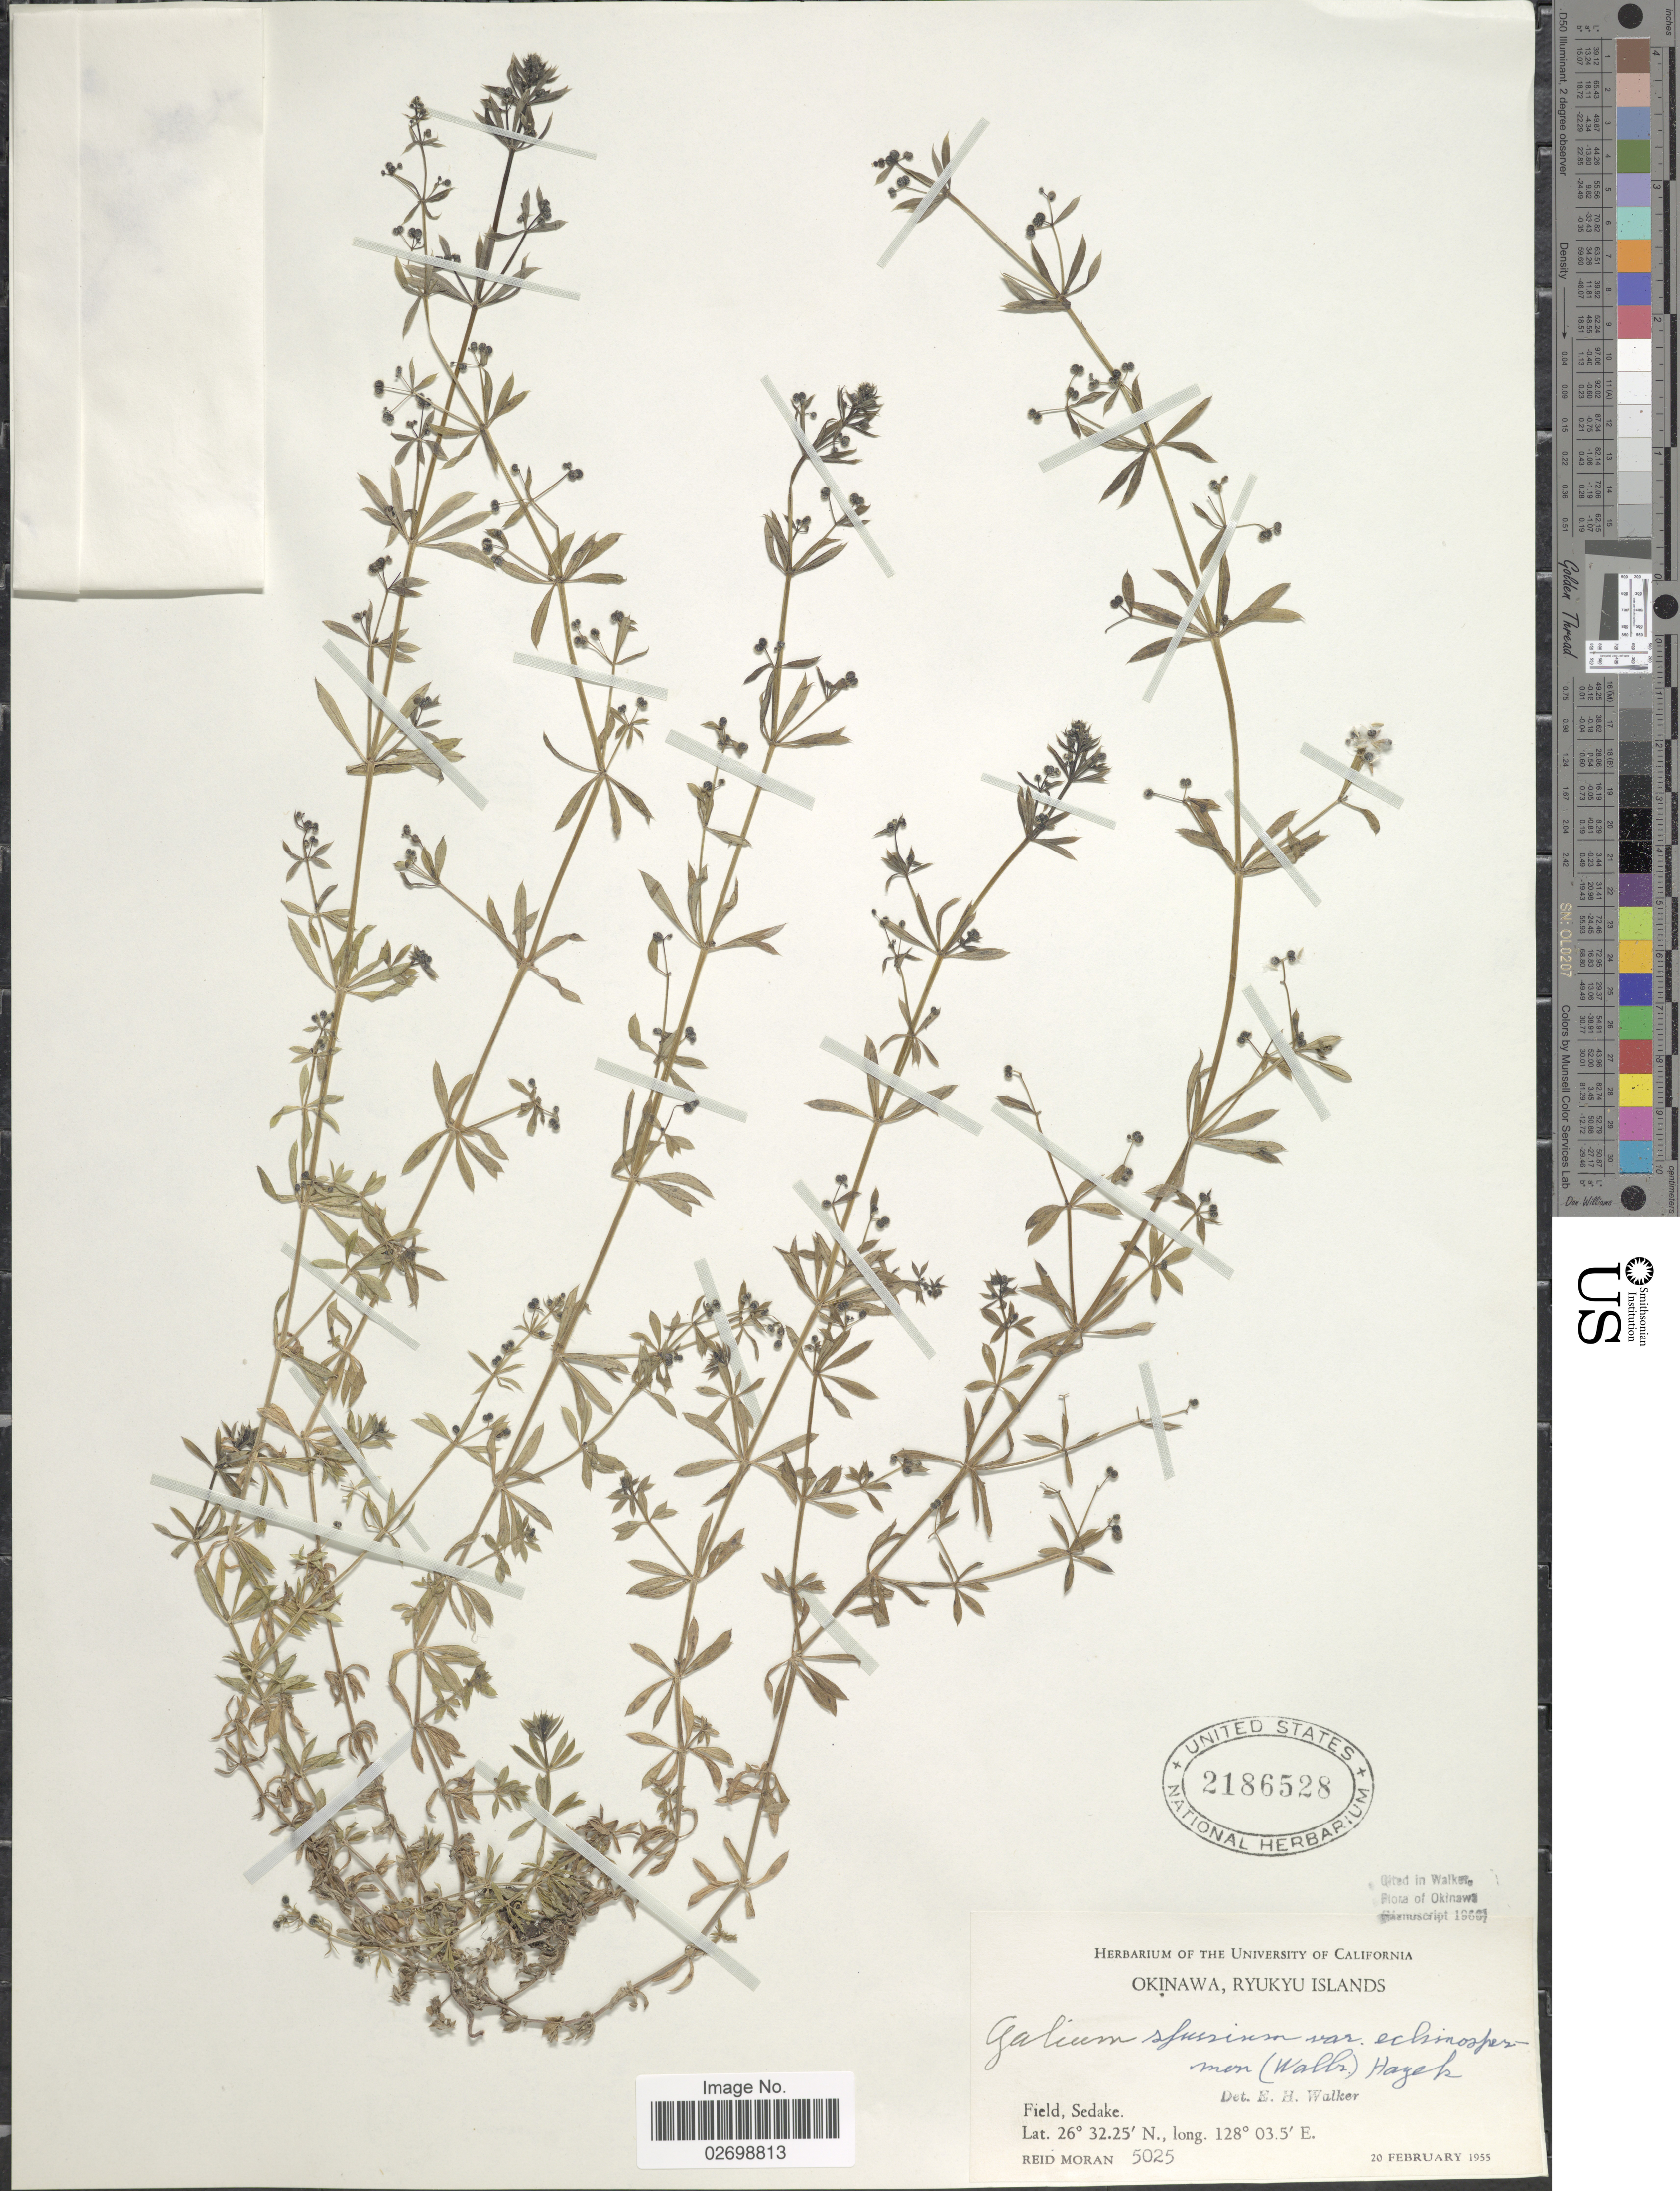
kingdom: Plantae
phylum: Tracheophyta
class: Magnoliopsida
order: Gentianales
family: Rubiaceae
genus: Galium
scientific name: Galium spurium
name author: L.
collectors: R. V. Moran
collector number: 5025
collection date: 1955-02-20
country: Japan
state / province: Okinawa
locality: Okinawa, Ryukyu Islands, Field, Sedake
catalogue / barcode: US 2186528